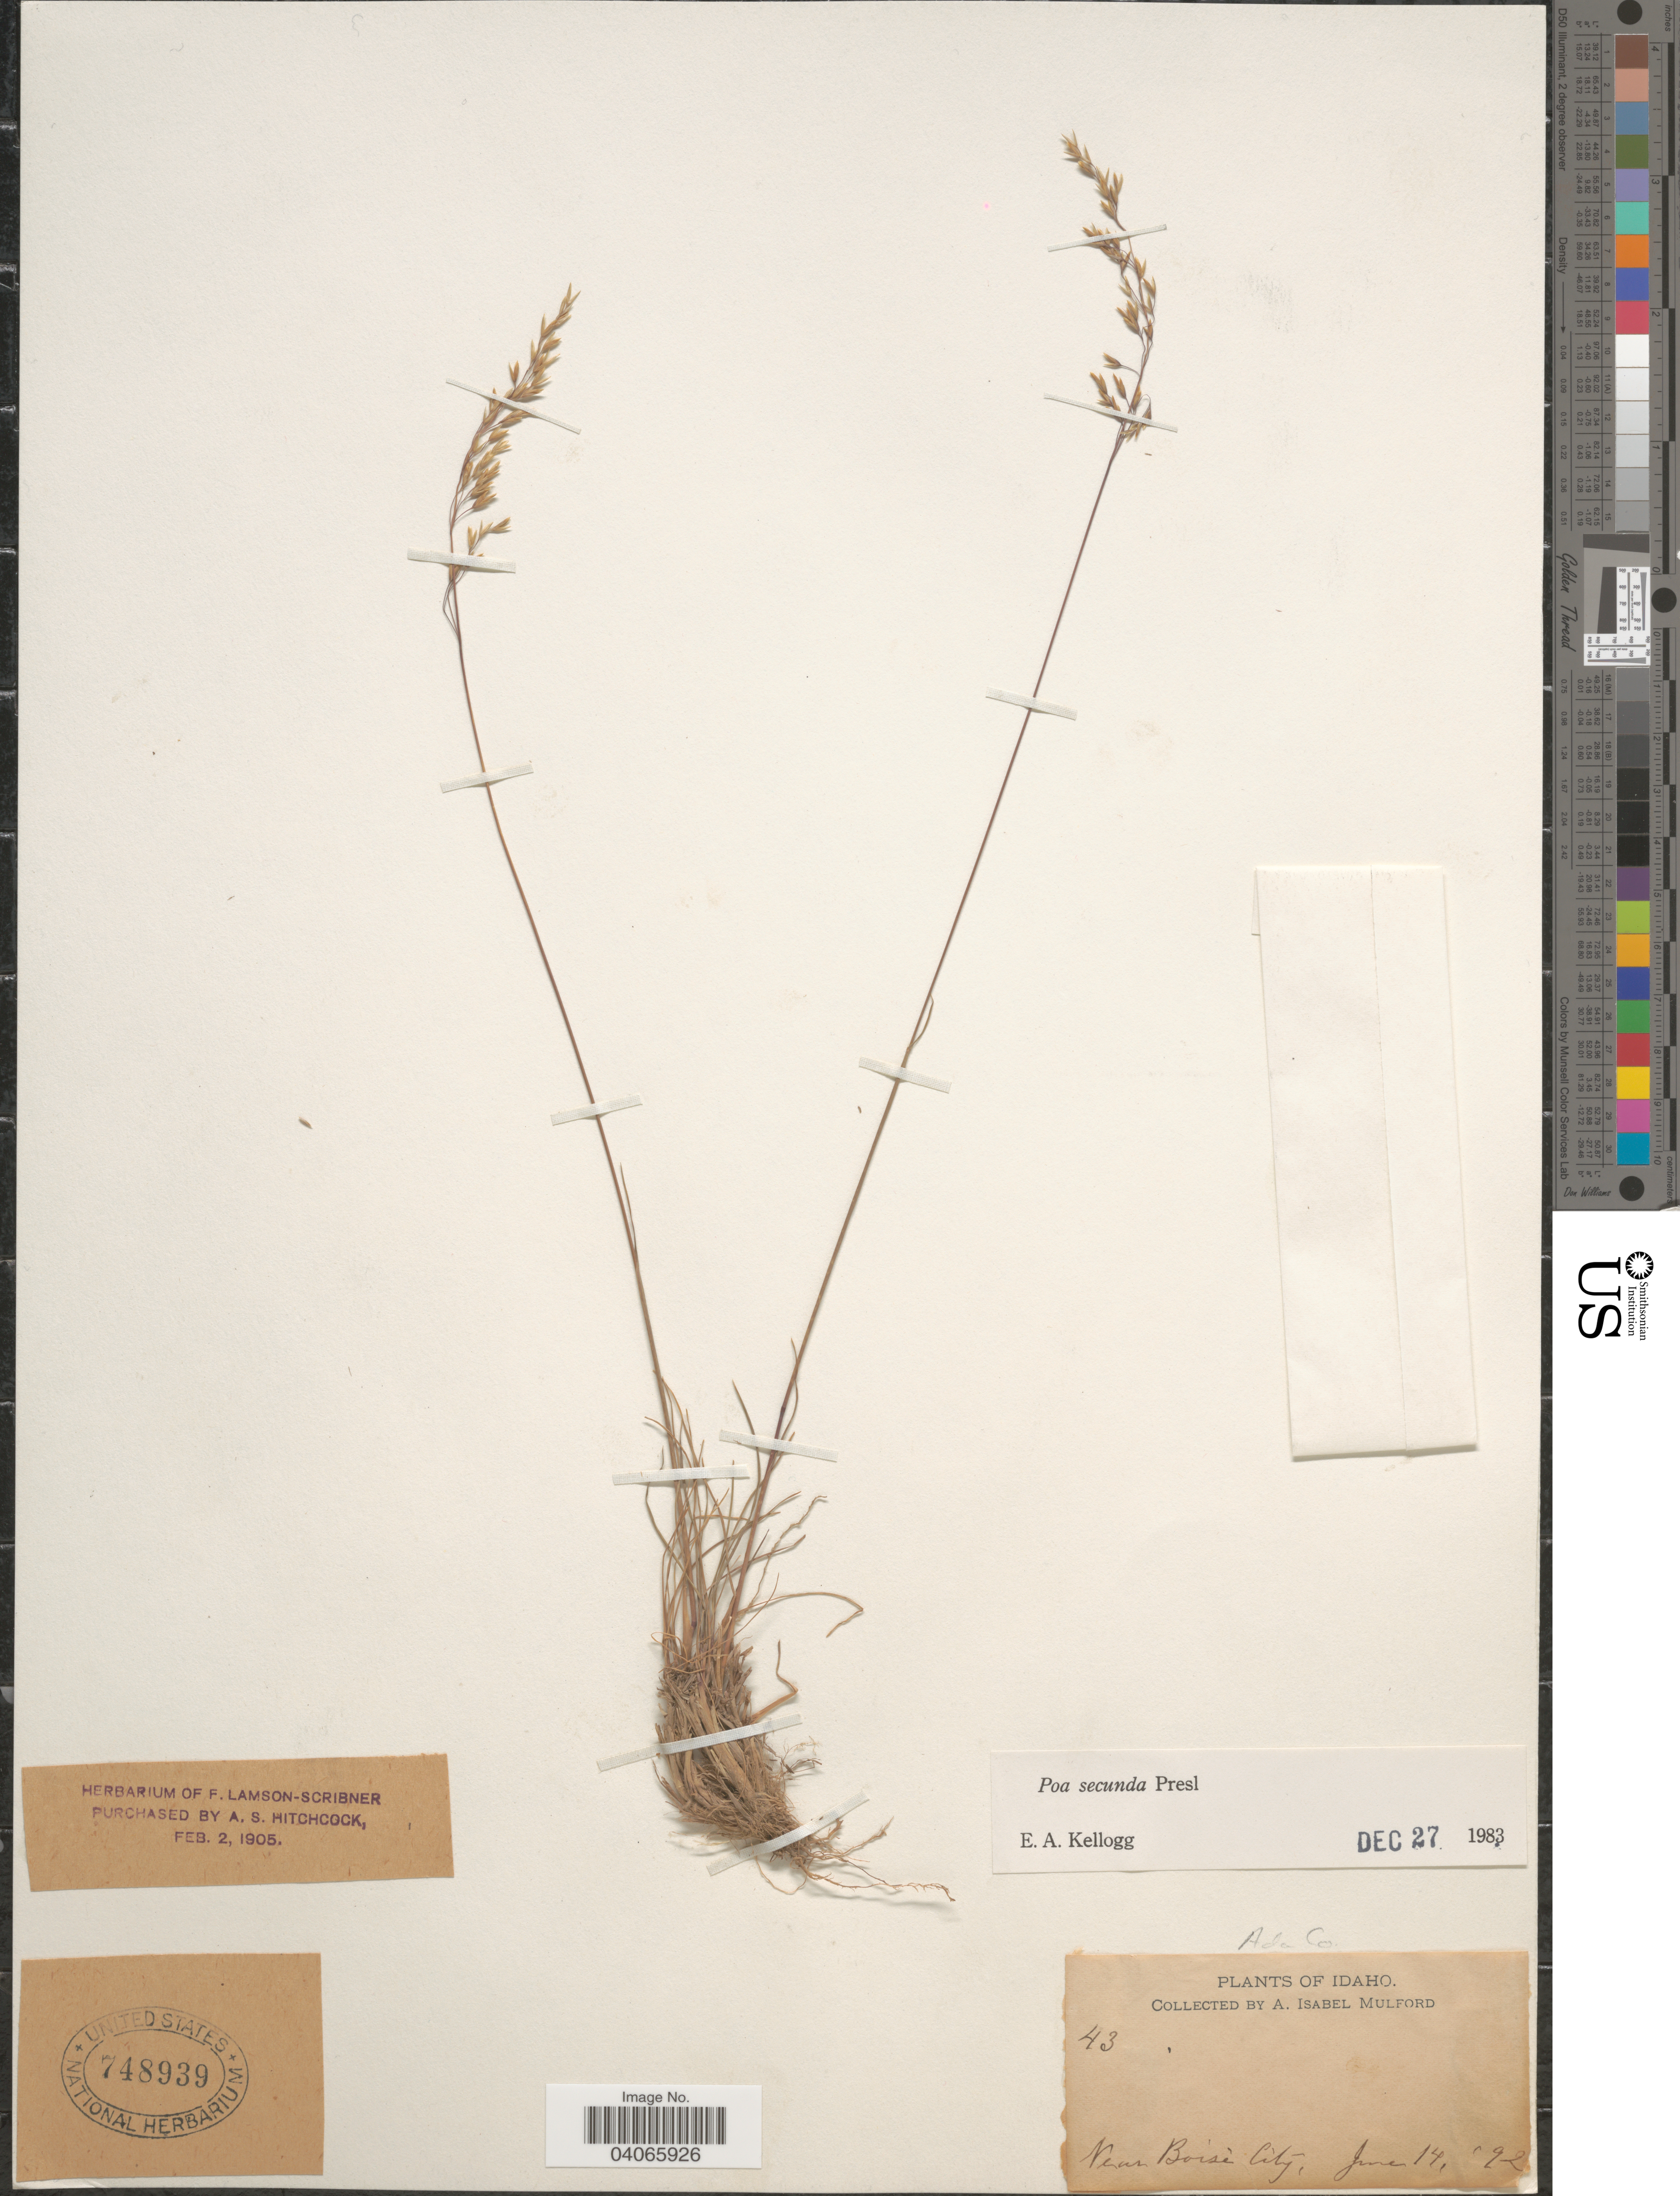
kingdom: Plantae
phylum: Tracheophyta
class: Liliopsida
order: Poales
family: Poaceae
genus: Poa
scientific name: Poa secunda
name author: J. Presl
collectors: A. Mulford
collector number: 43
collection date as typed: Transcribed d/m/y: 14/6/92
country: United States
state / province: Idaho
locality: Ada Co. Near Boise City.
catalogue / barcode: US 748939